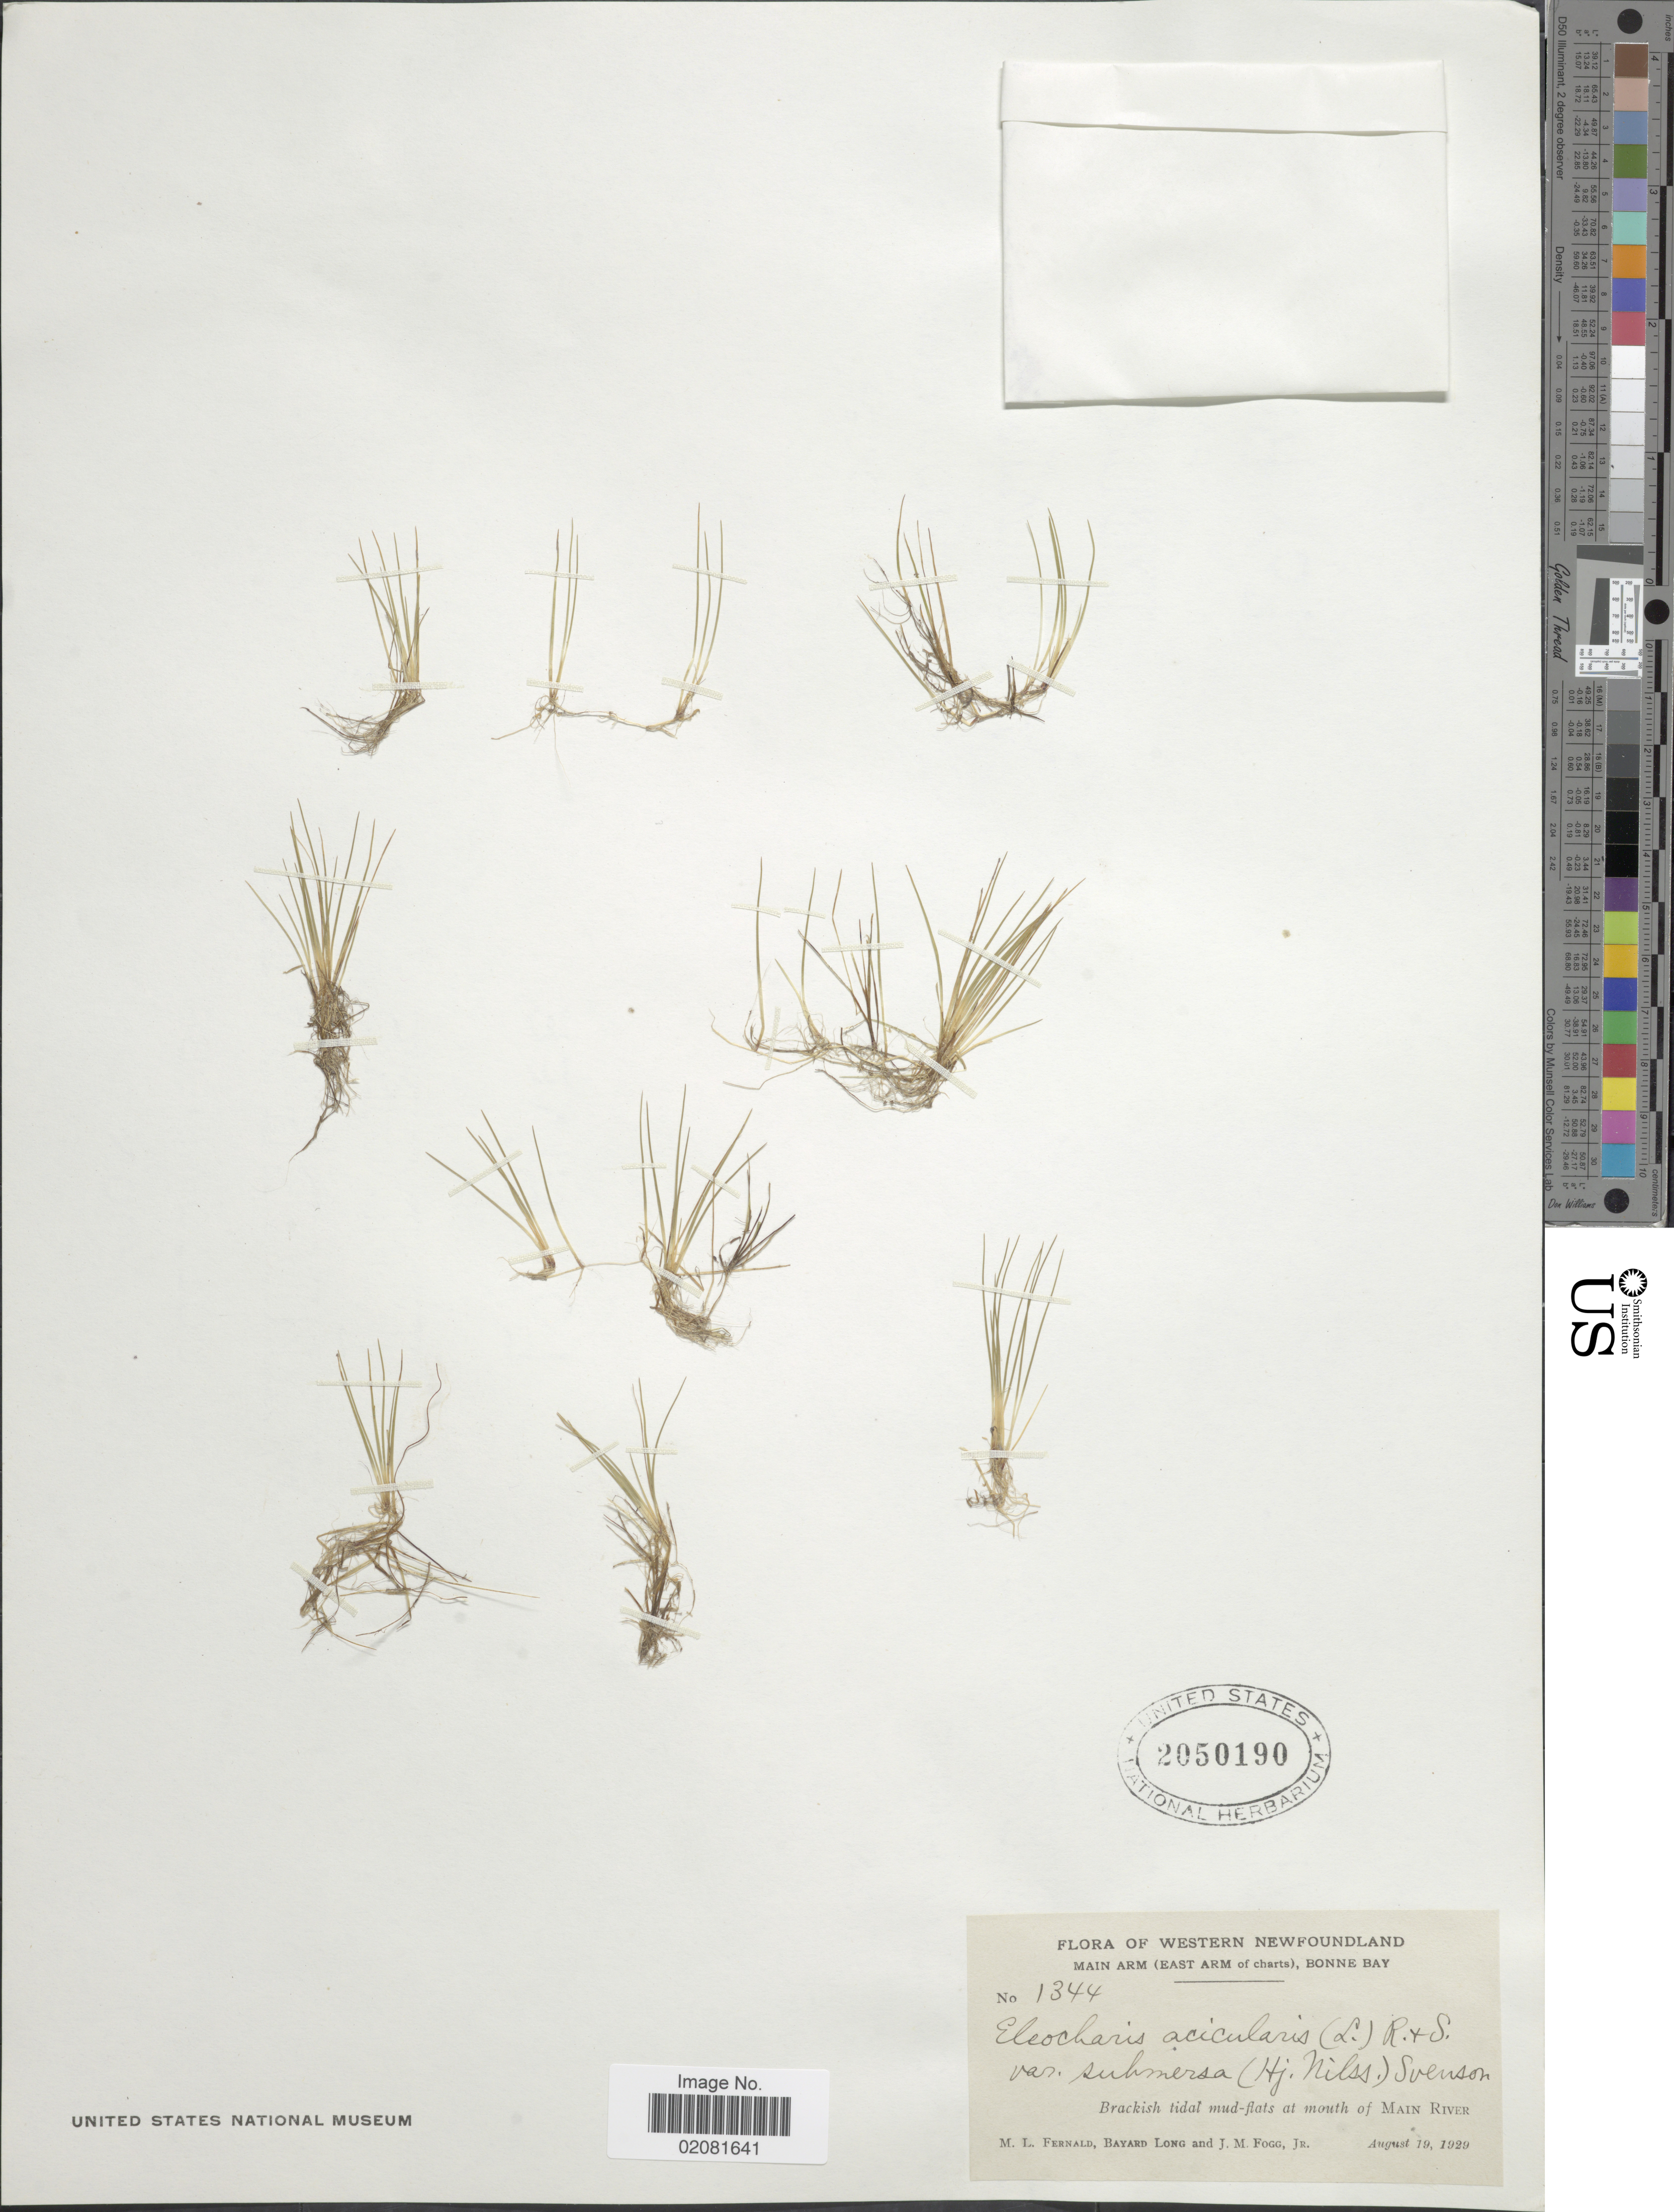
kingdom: Plantae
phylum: Tracheophyta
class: Liliopsida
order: Poales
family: Cyperaceae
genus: Eleocharis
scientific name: Eleocharis acicularis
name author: (L.) Roem. & Schult.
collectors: M. L. Fernald, B. Long & J. Fogg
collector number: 1344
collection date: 1929-08-19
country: Canada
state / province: Newfoundland and Labrador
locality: Western Newfoundland. Main Arm (East Arm of charts), Bonne Bay. Brackish tidal mud-flats at mouth of Main River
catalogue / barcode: US 2050190